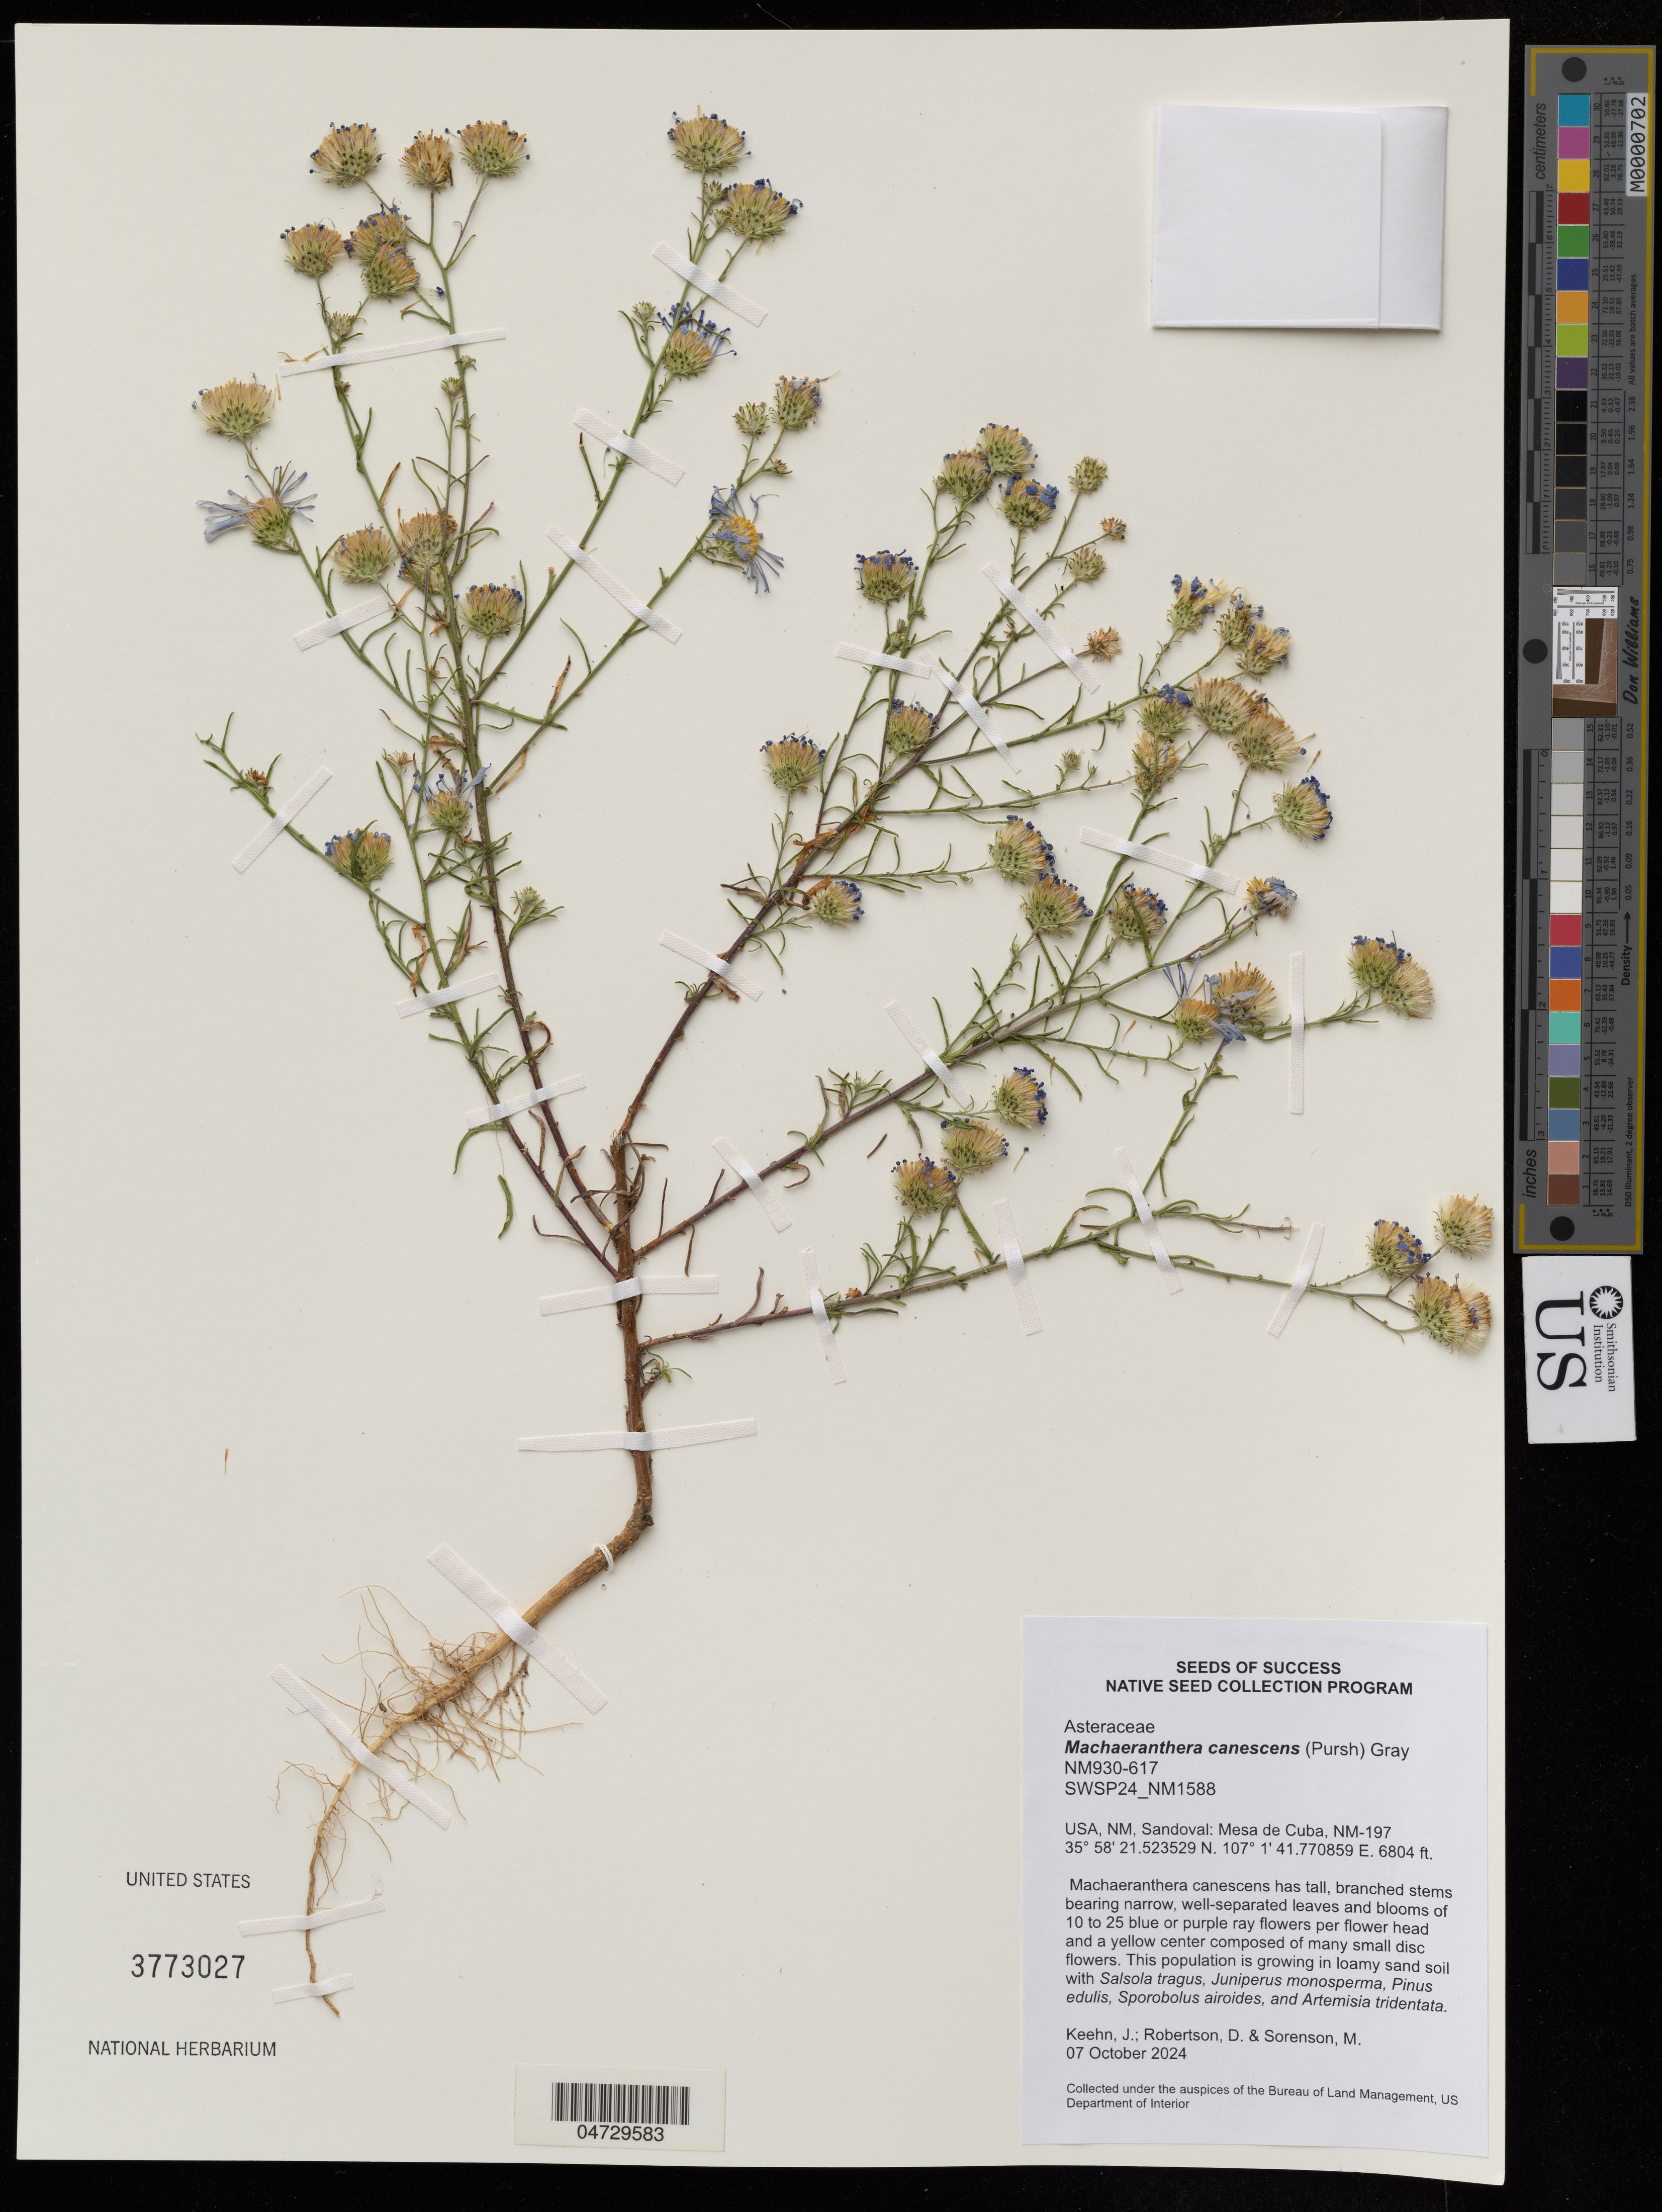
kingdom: Plantae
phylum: Tracheophyta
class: Magnoliopsida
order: Asterales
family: Asteraceae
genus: Machaeranthera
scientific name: Machaeranthera canescens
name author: (Pursh) A. Gray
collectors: J. Keehn, D. Robertson & M. Sorenson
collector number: NM930-617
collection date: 2024-10-07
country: United States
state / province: New Mexico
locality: Sandoval: Mesa de Cuba, NM-197.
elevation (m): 2074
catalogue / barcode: US 3773027